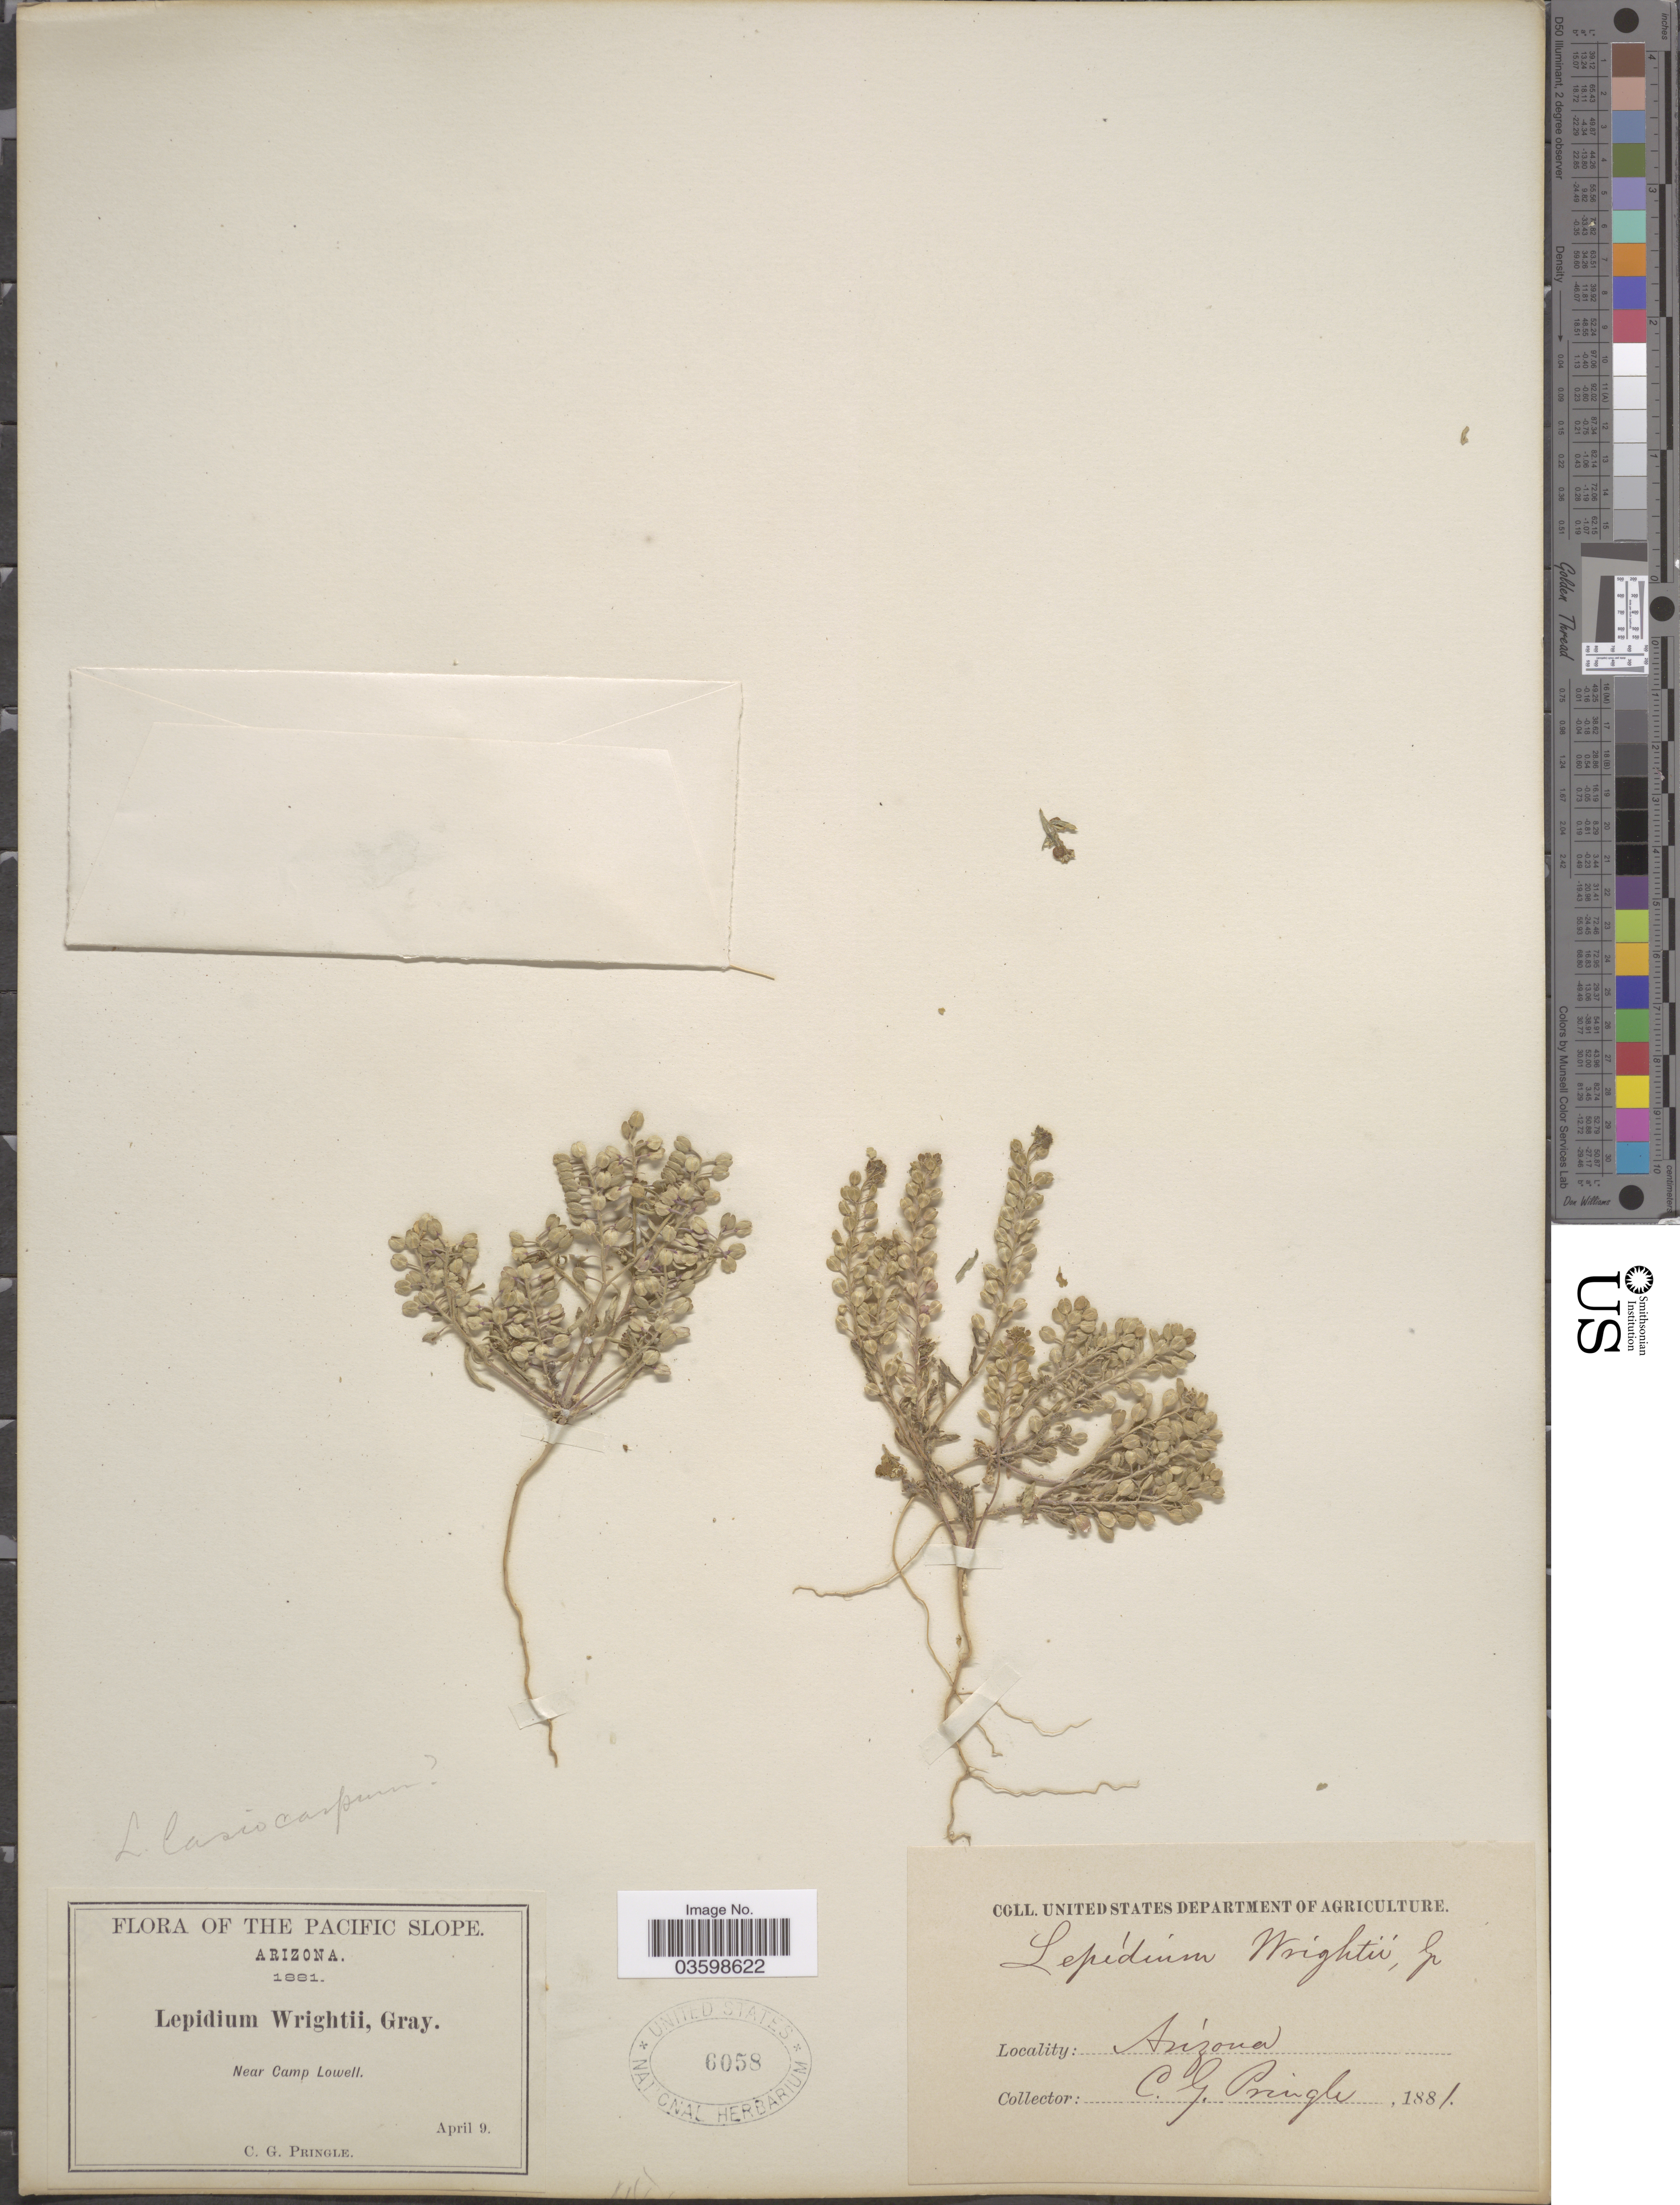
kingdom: Plantae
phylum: Tracheophyta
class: Magnoliopsida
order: Brassicales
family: Brassicaceae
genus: Lepidium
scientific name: Lepidium lasiocarpum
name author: Nutt.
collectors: C. G. Pringle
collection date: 1881-04-09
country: United States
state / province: Arizona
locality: The Pacific Slope. Near Camp Lowell.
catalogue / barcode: US 6058